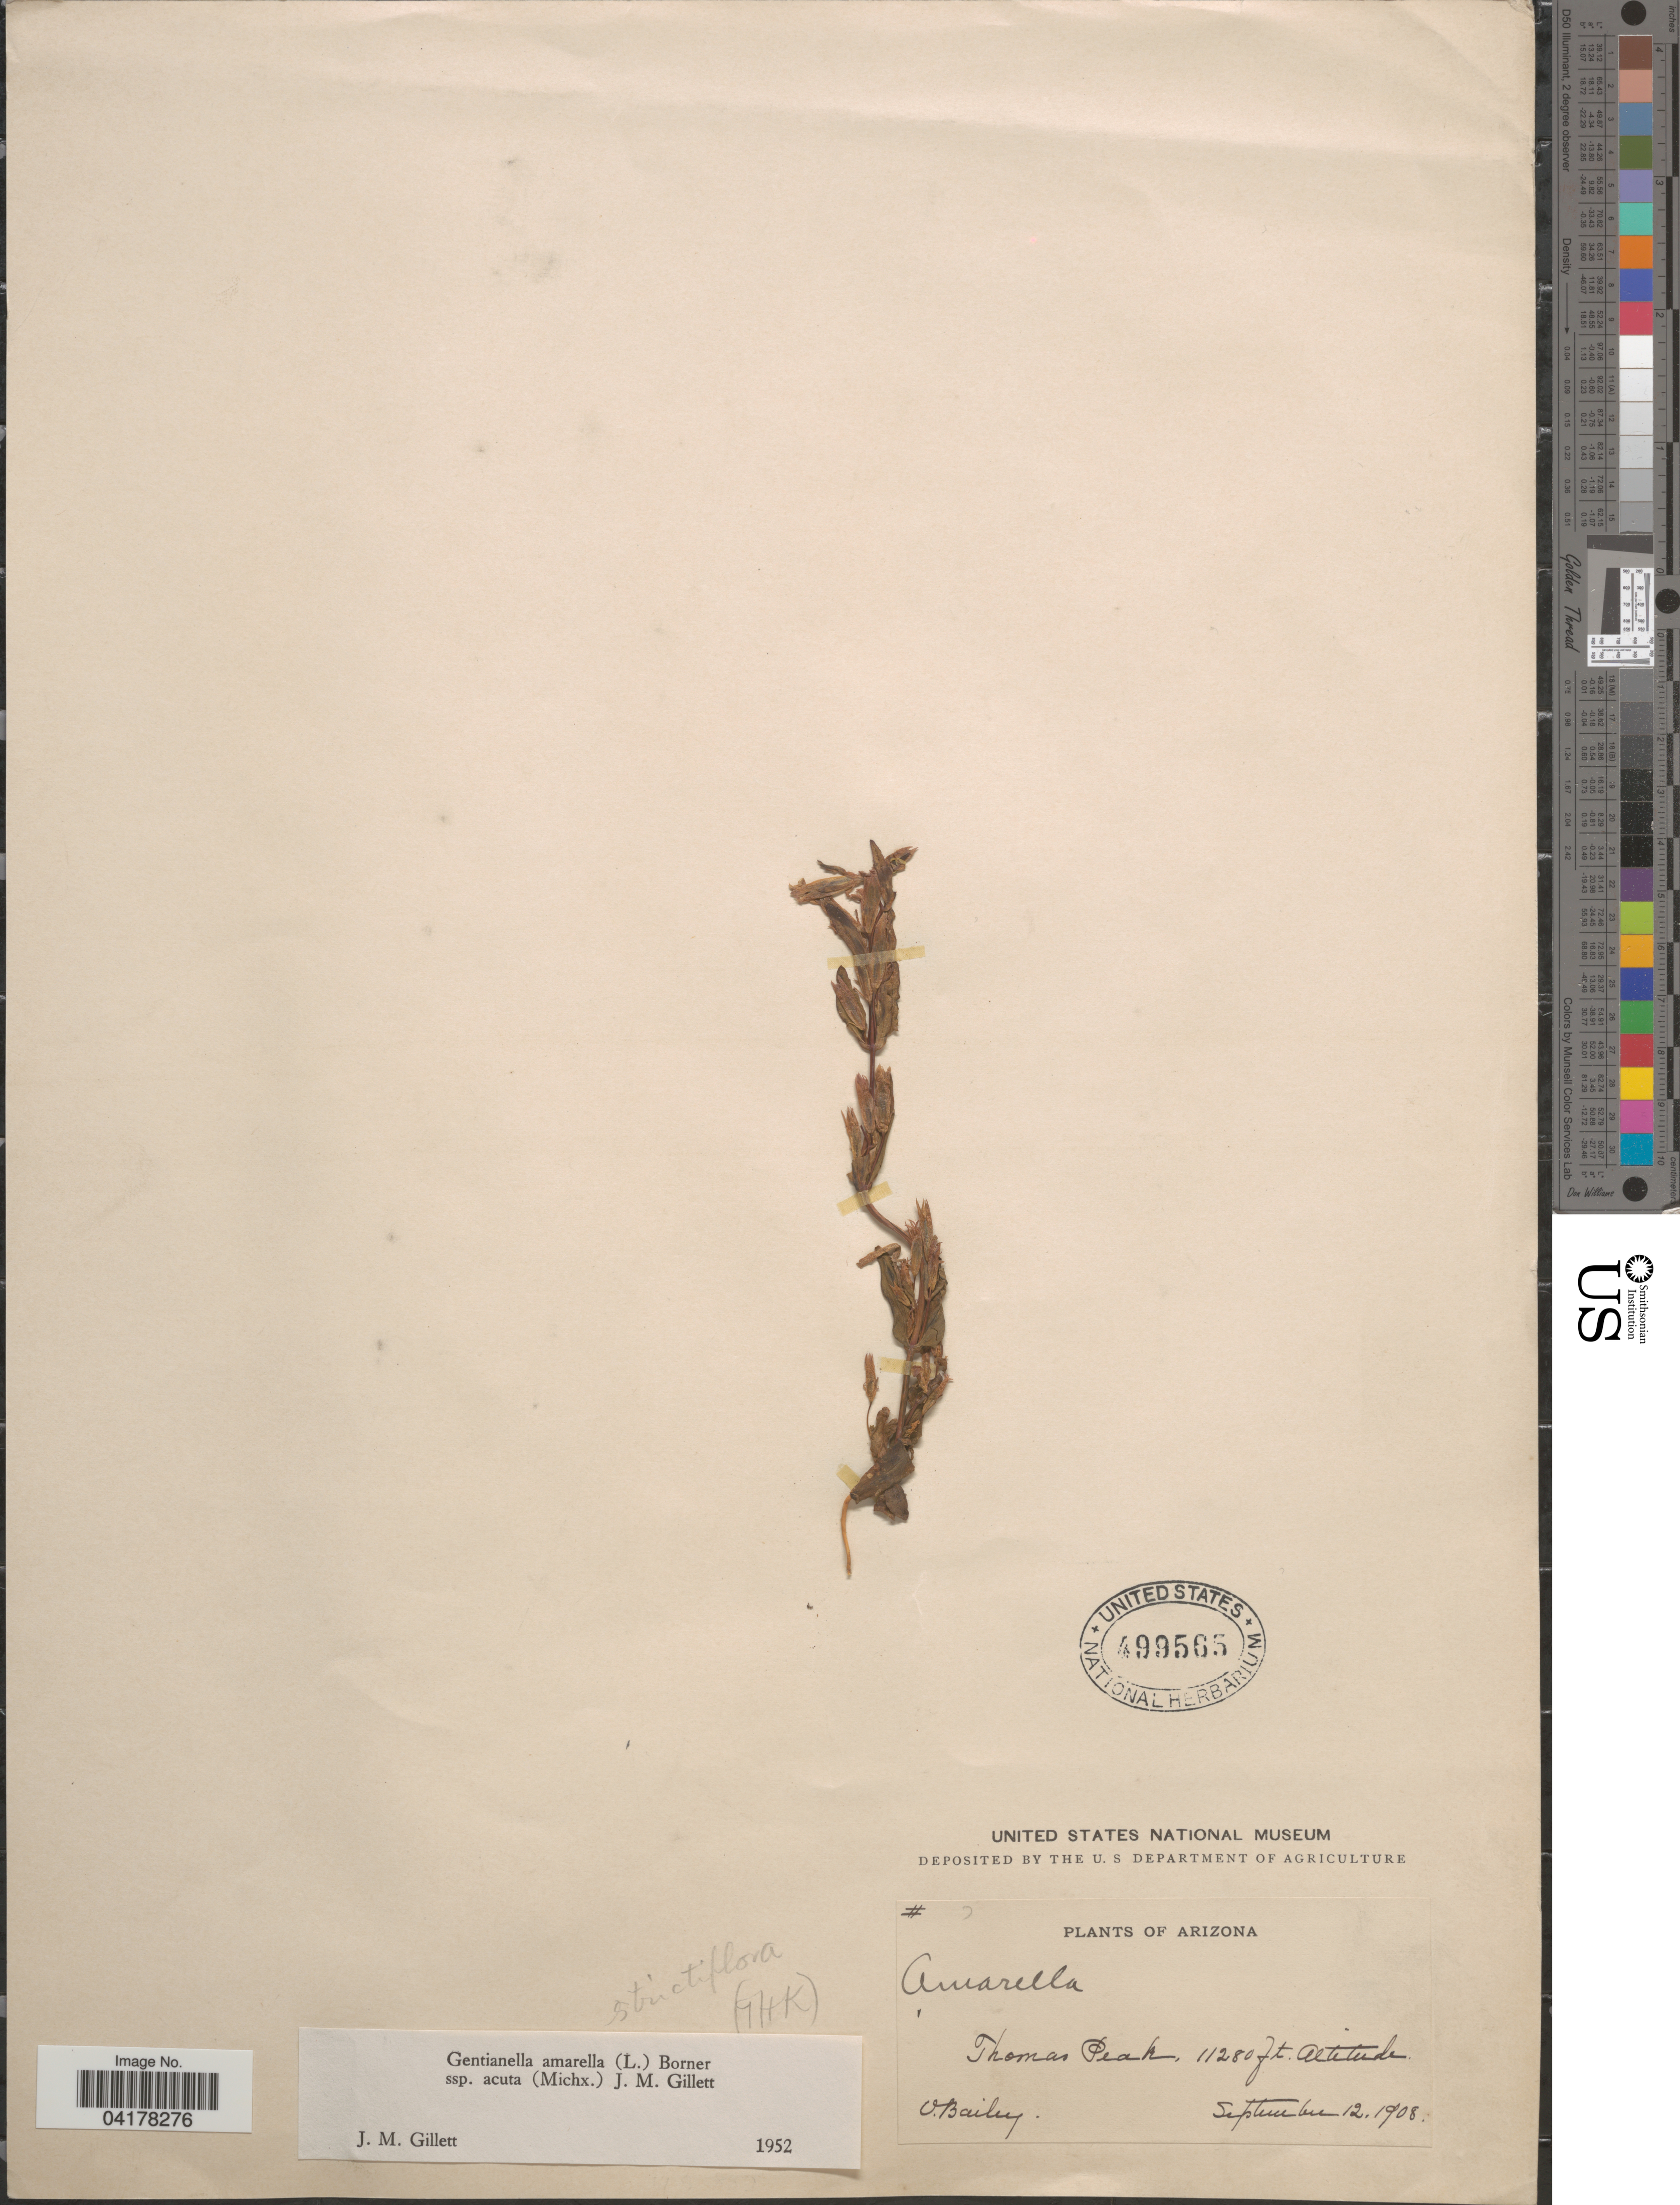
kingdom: Plantae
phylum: Tracheophyta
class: Magnoliopsida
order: Gentianales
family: Gentianaceae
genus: Gentianella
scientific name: Gentianella amarella subsp. acuta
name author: (Michx.) J.M. Gillett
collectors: V. L. Bailey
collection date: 1908-09-12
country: United States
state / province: Arizona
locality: Thomas Peak.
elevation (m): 3438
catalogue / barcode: US 499565